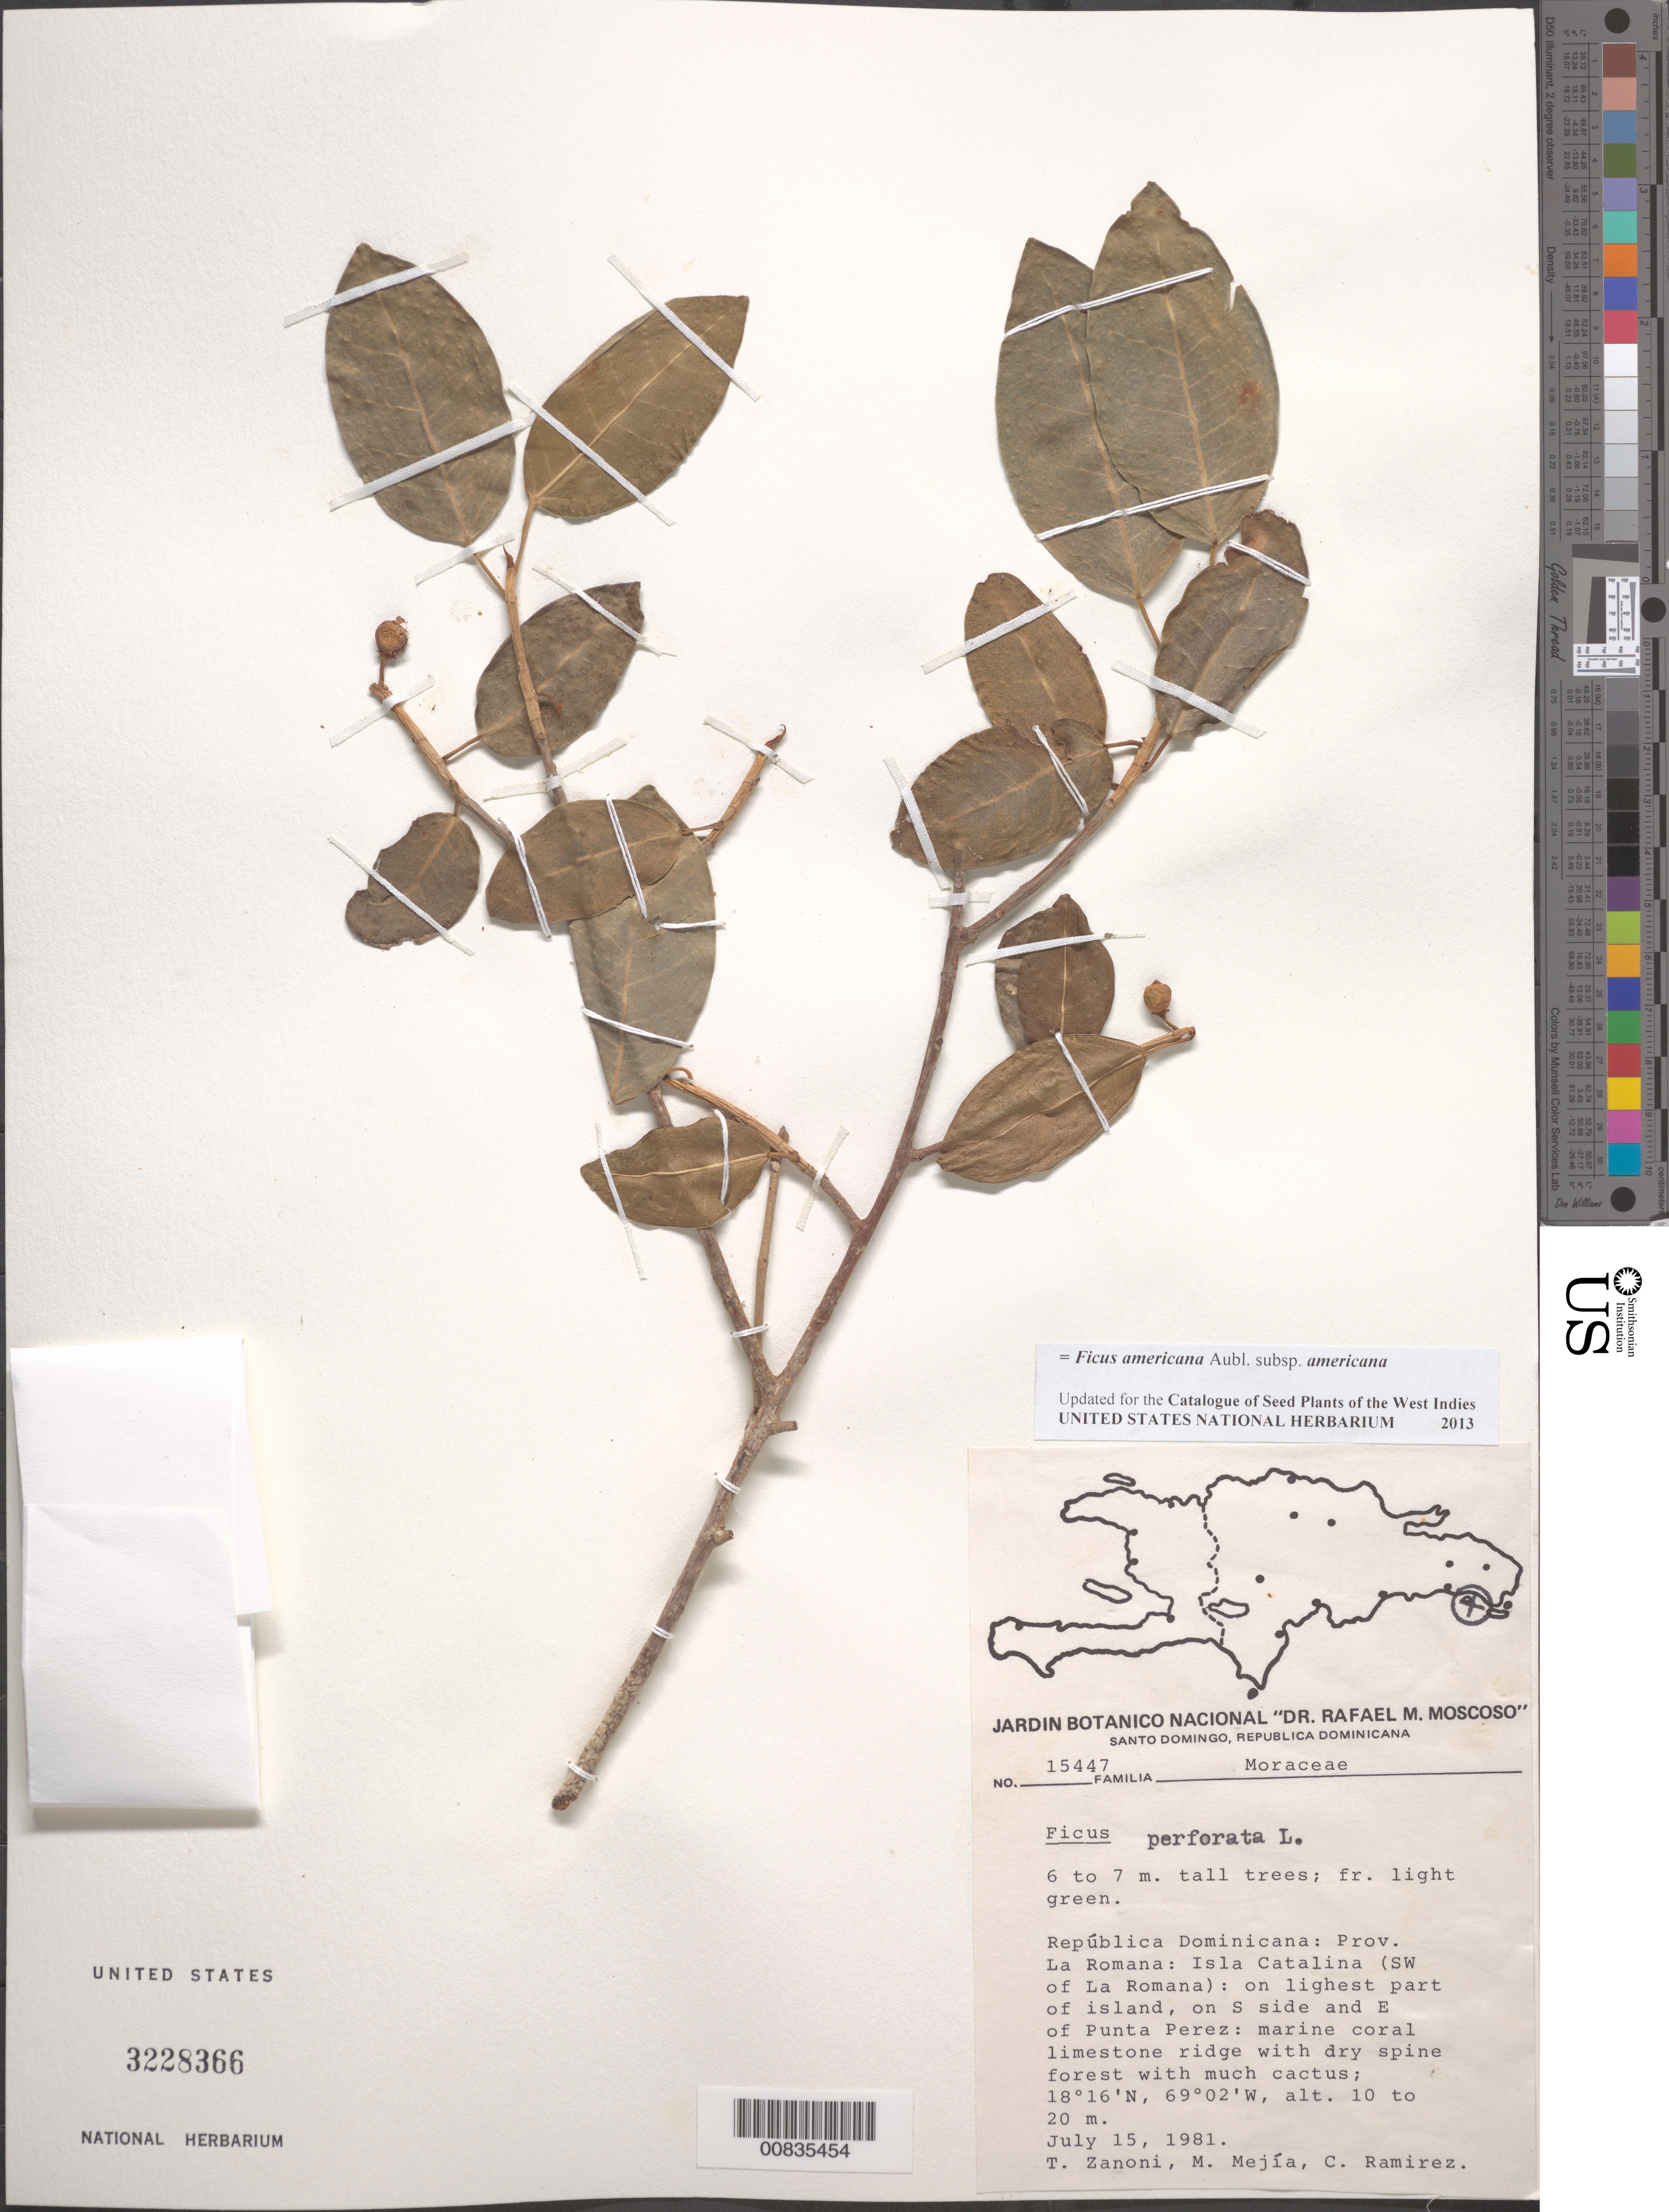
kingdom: Plantae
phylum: Tracheophyta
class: Magnoliopsida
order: Rosales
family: Moraceae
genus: Ficus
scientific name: Ficus perforata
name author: L.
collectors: T. A. Zanoni, M. Mejia & C. Ramirez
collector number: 15447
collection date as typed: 15 Jul 1981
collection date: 1981-07-15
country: Dominican Republic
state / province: La Romana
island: Isla Catalina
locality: Isla Catalina (SW of La Romana). On lighest part of island, on S side and E of Punta Perez.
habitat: Marine coral limestone ridge with dry spine forest with much cactus.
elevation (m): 10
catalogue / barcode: US 3228366